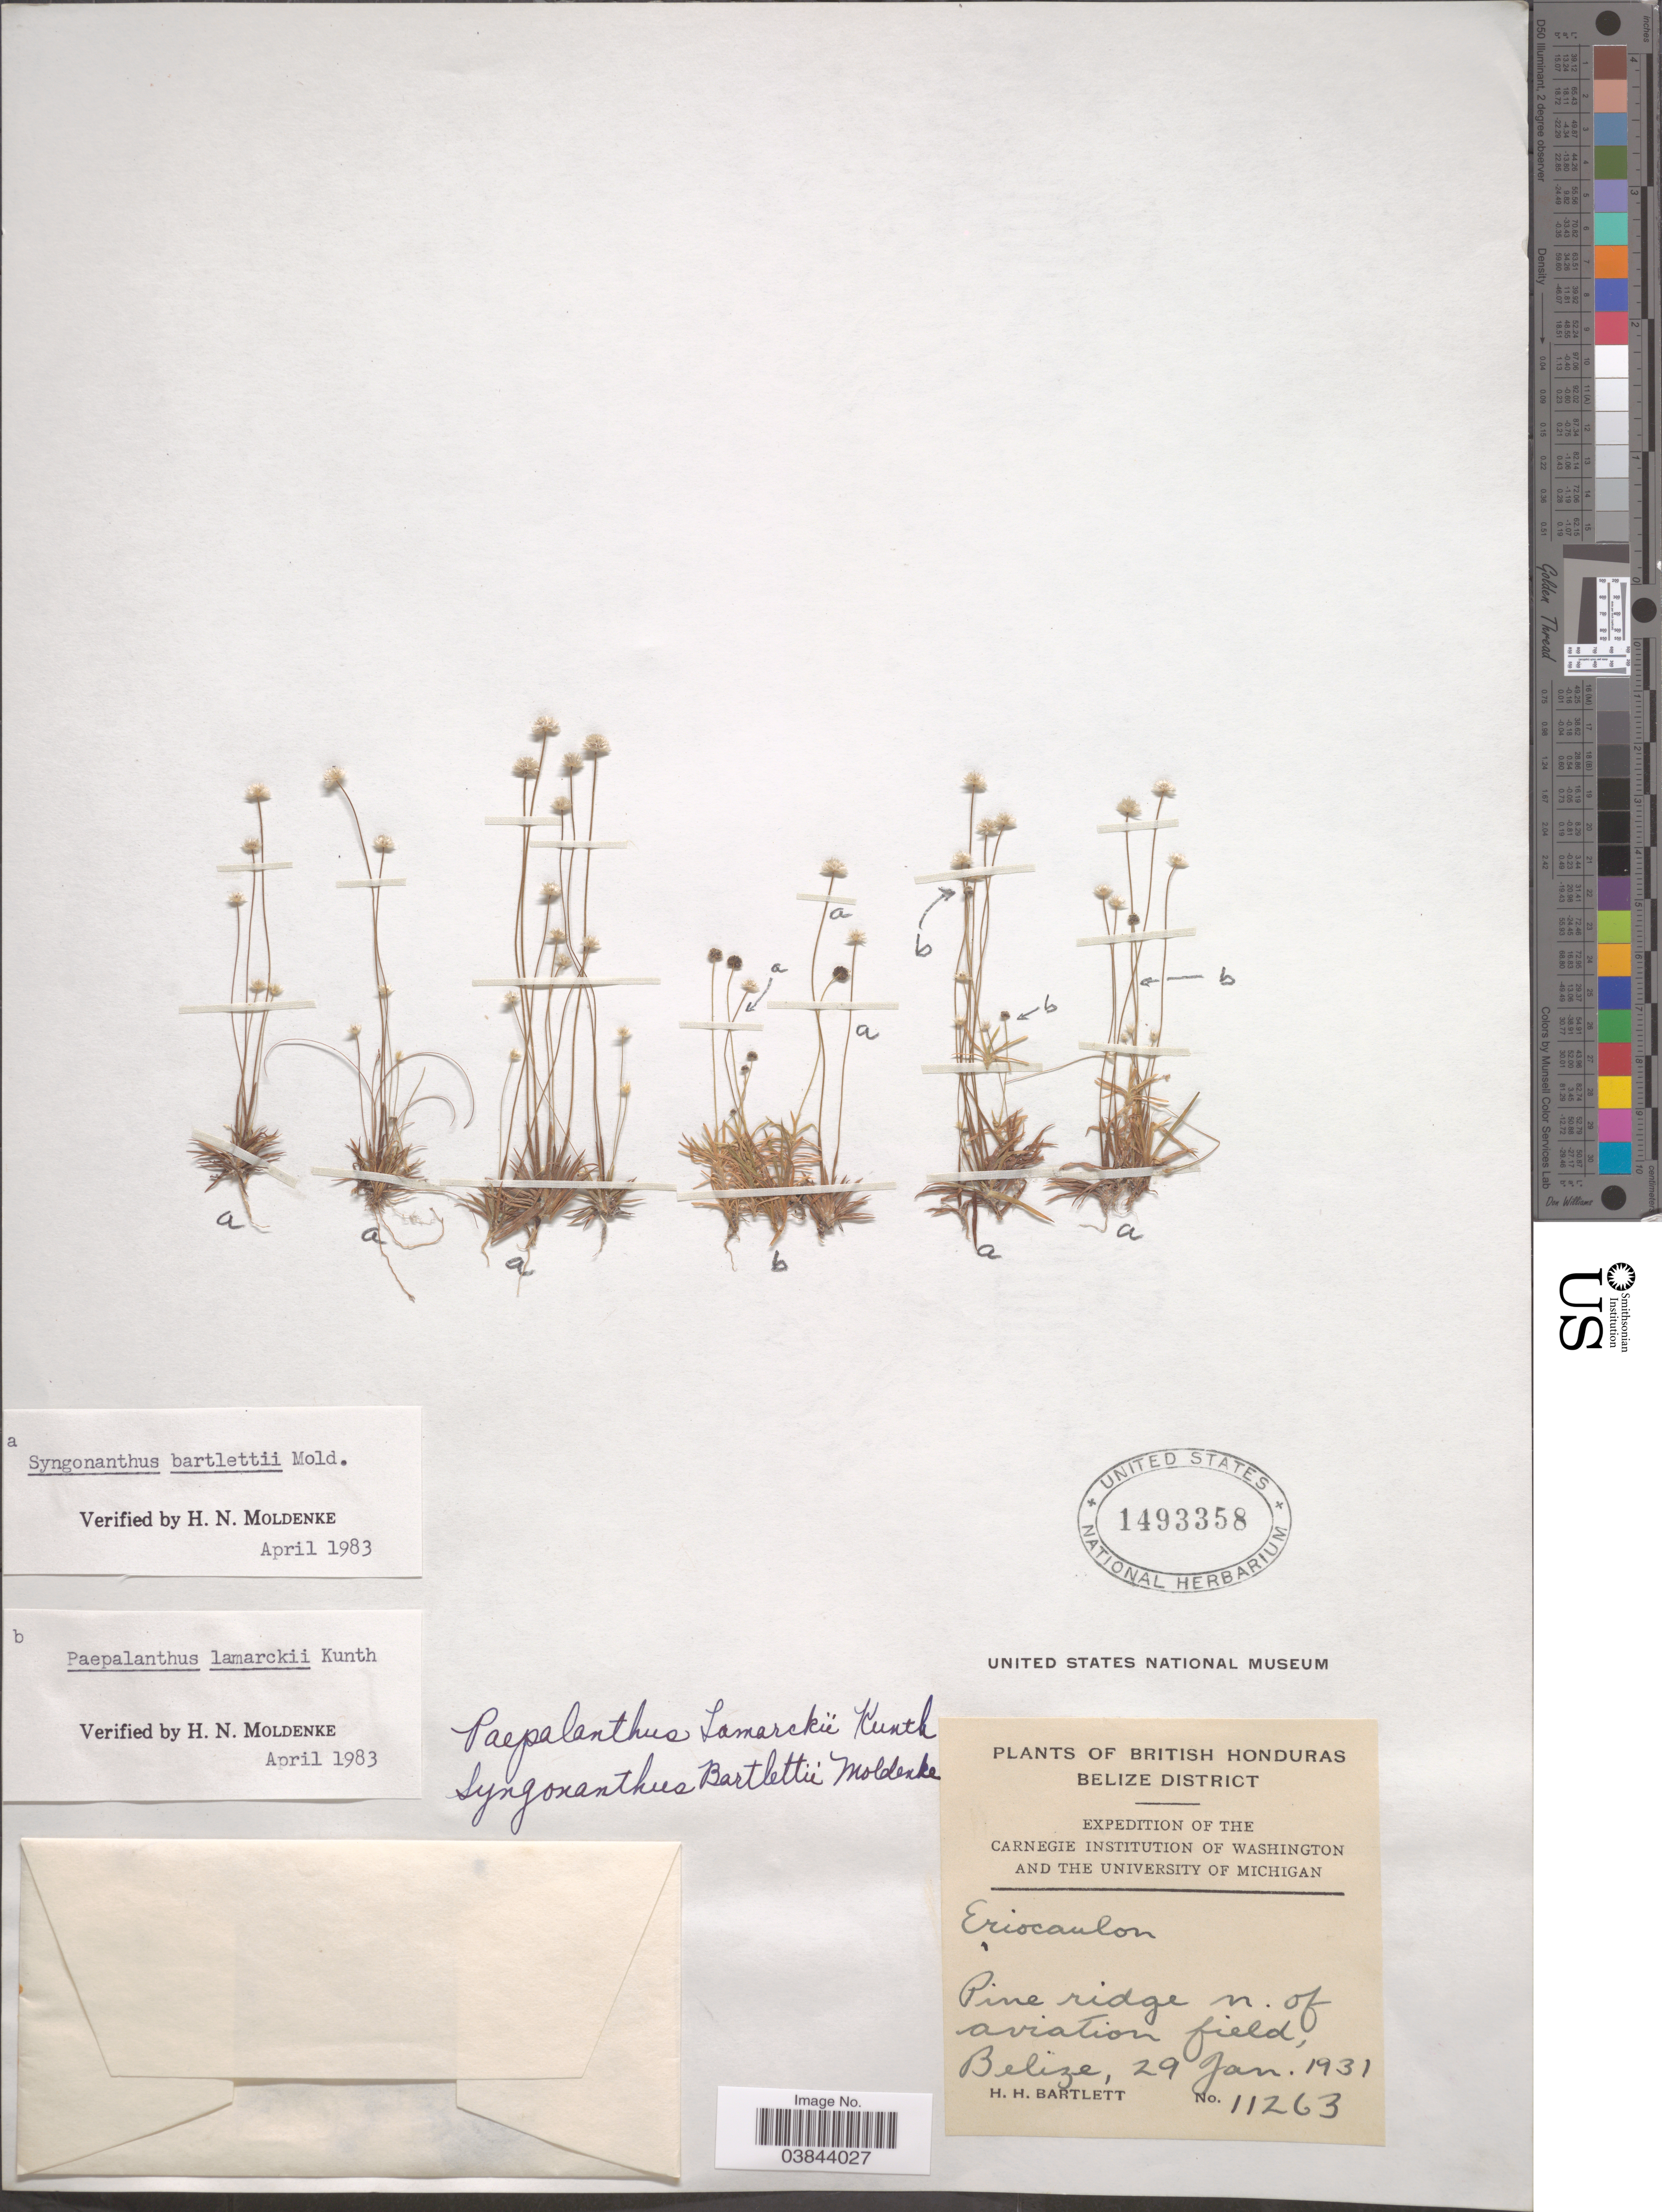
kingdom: Plantae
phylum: Tracheophyta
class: Liliopsida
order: Poales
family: Eriocaulaceae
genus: Syngonanthus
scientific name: Syngonanthus bartlettii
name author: Moldenke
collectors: H. H. Bartlett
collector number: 11263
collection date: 1931-01-29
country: Belize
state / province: Belize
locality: British Honduras. Belize District. Pine ridge n. of aviation field.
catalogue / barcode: US 1493358